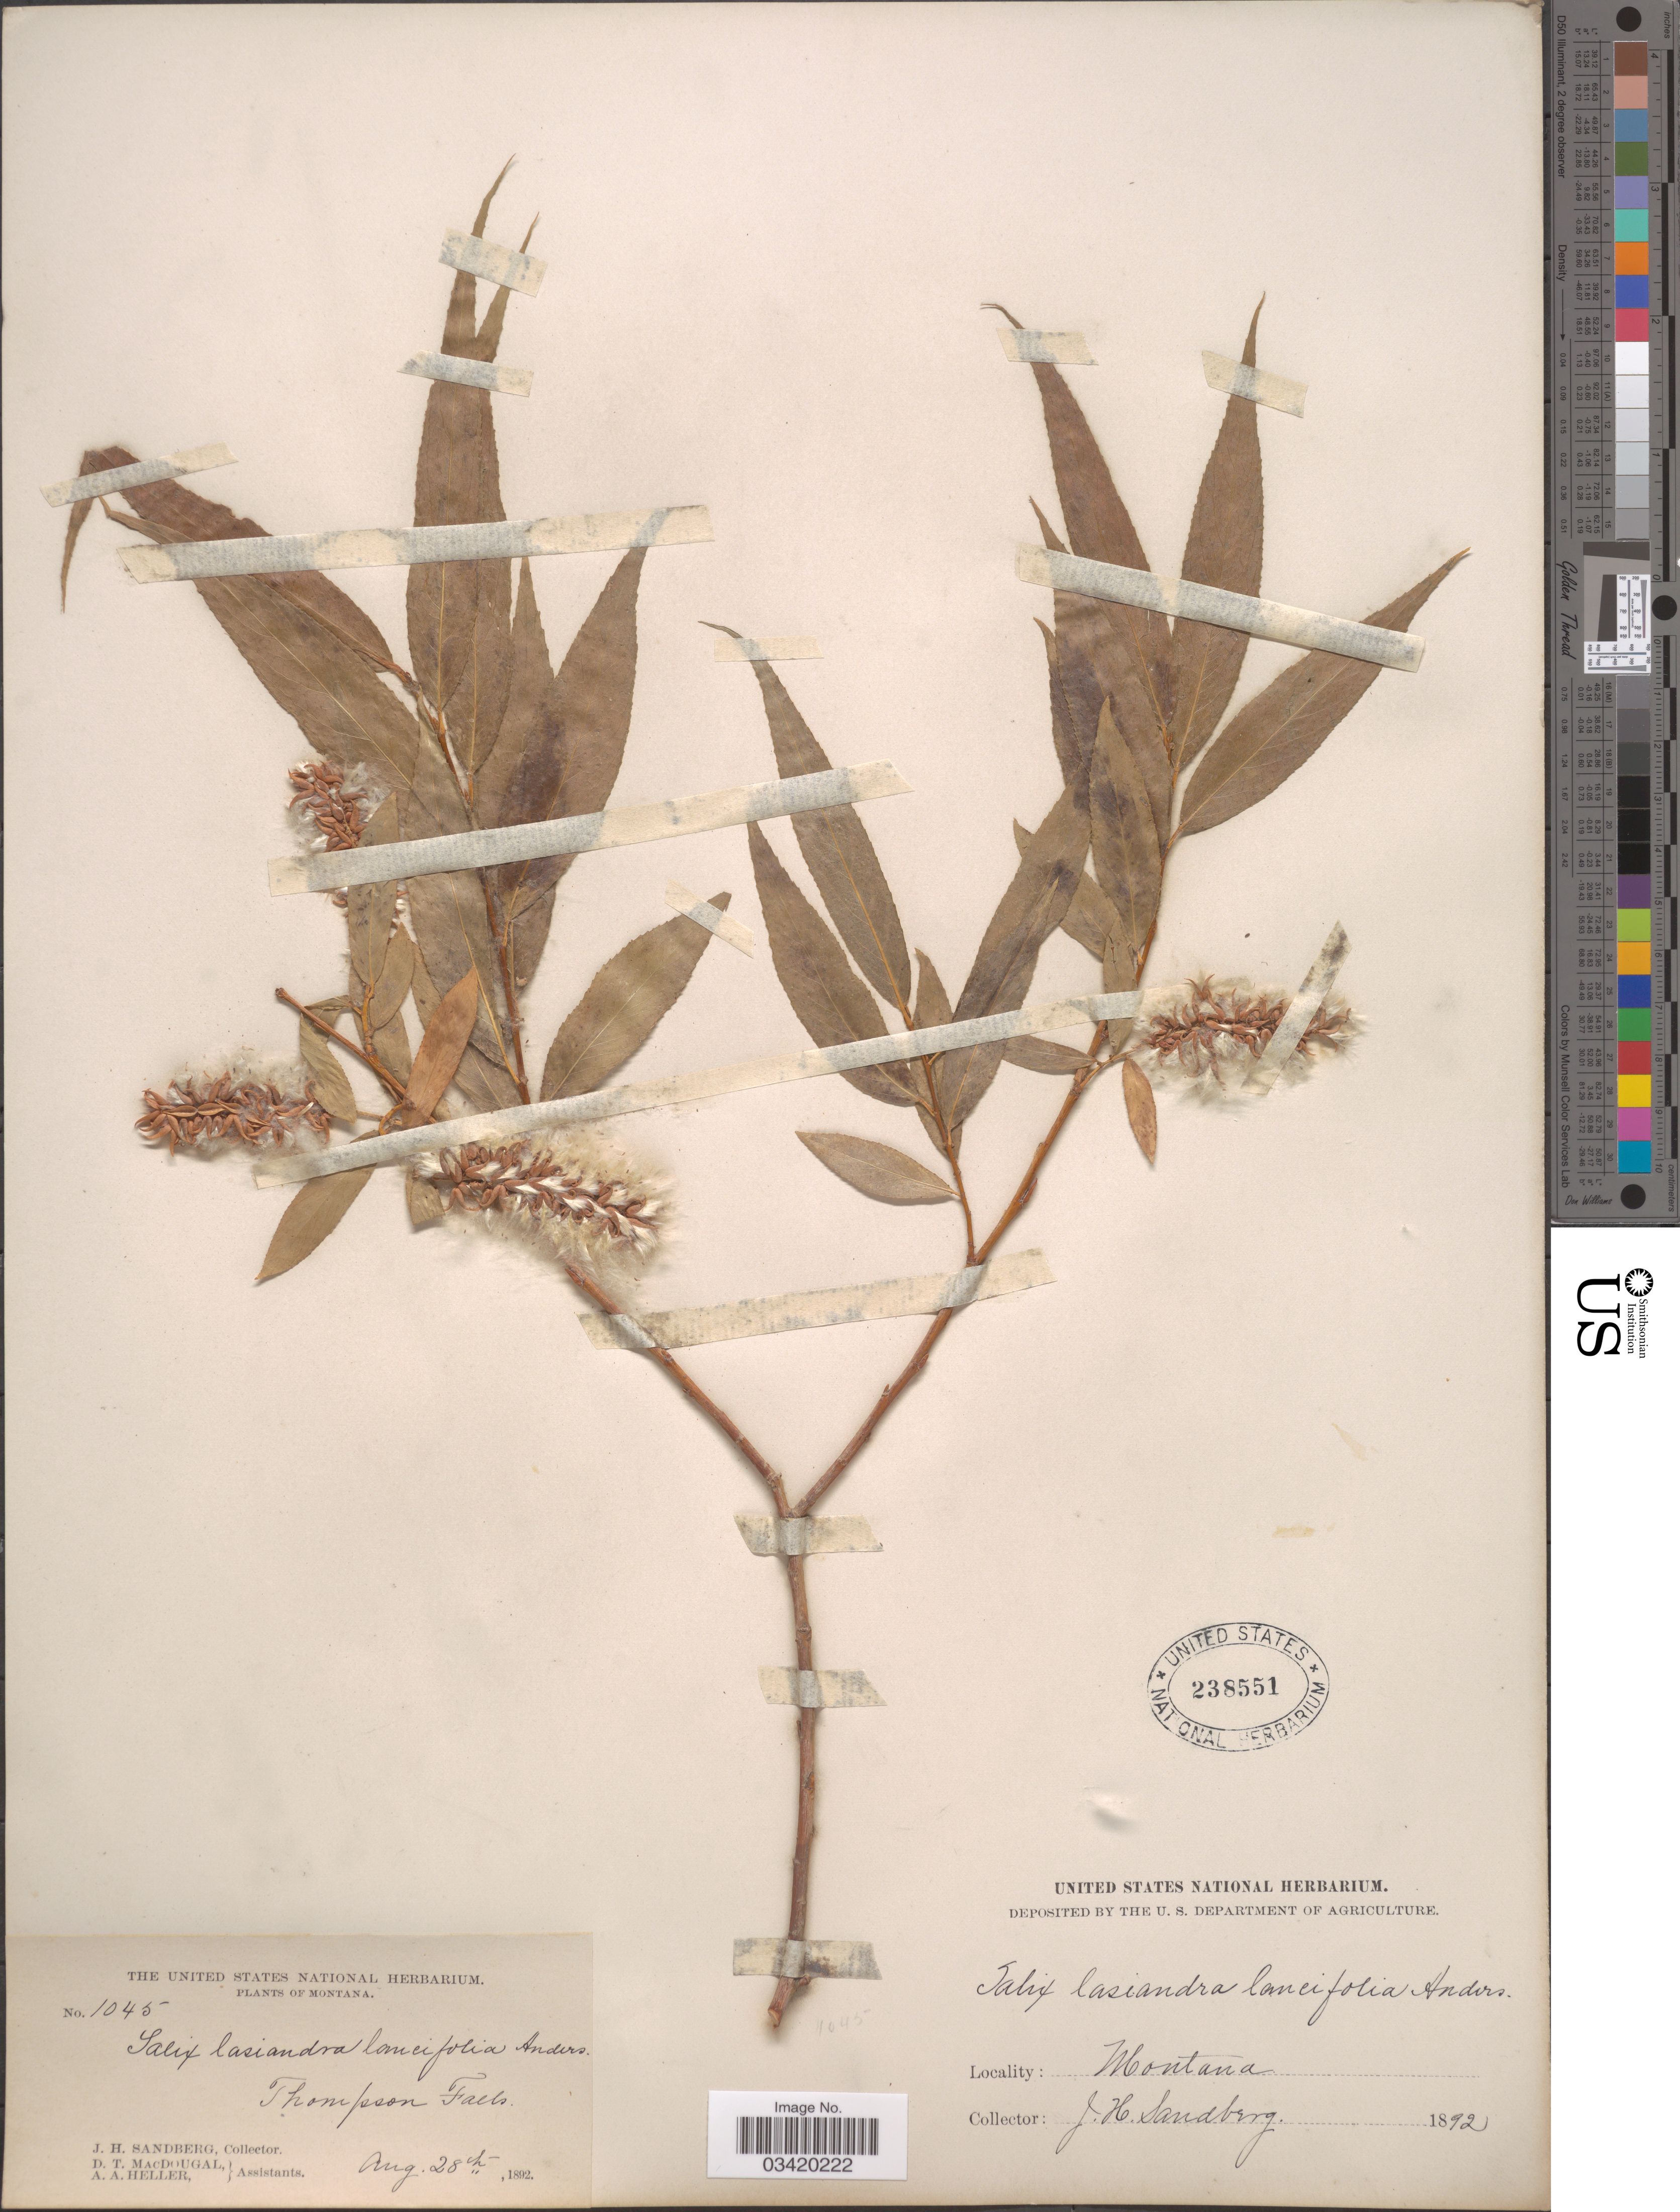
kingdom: Plantae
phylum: Tracheophyta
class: Magnoliopsida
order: Malpighiales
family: Salicaceae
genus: Salix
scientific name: Salix fendleriana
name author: Andersson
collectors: J. H. Sandberg, D. T. MacDougal & A. A. Heller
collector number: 1045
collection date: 1892-08-28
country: United States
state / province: Montana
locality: Thompson Falls.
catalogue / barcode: US 238551